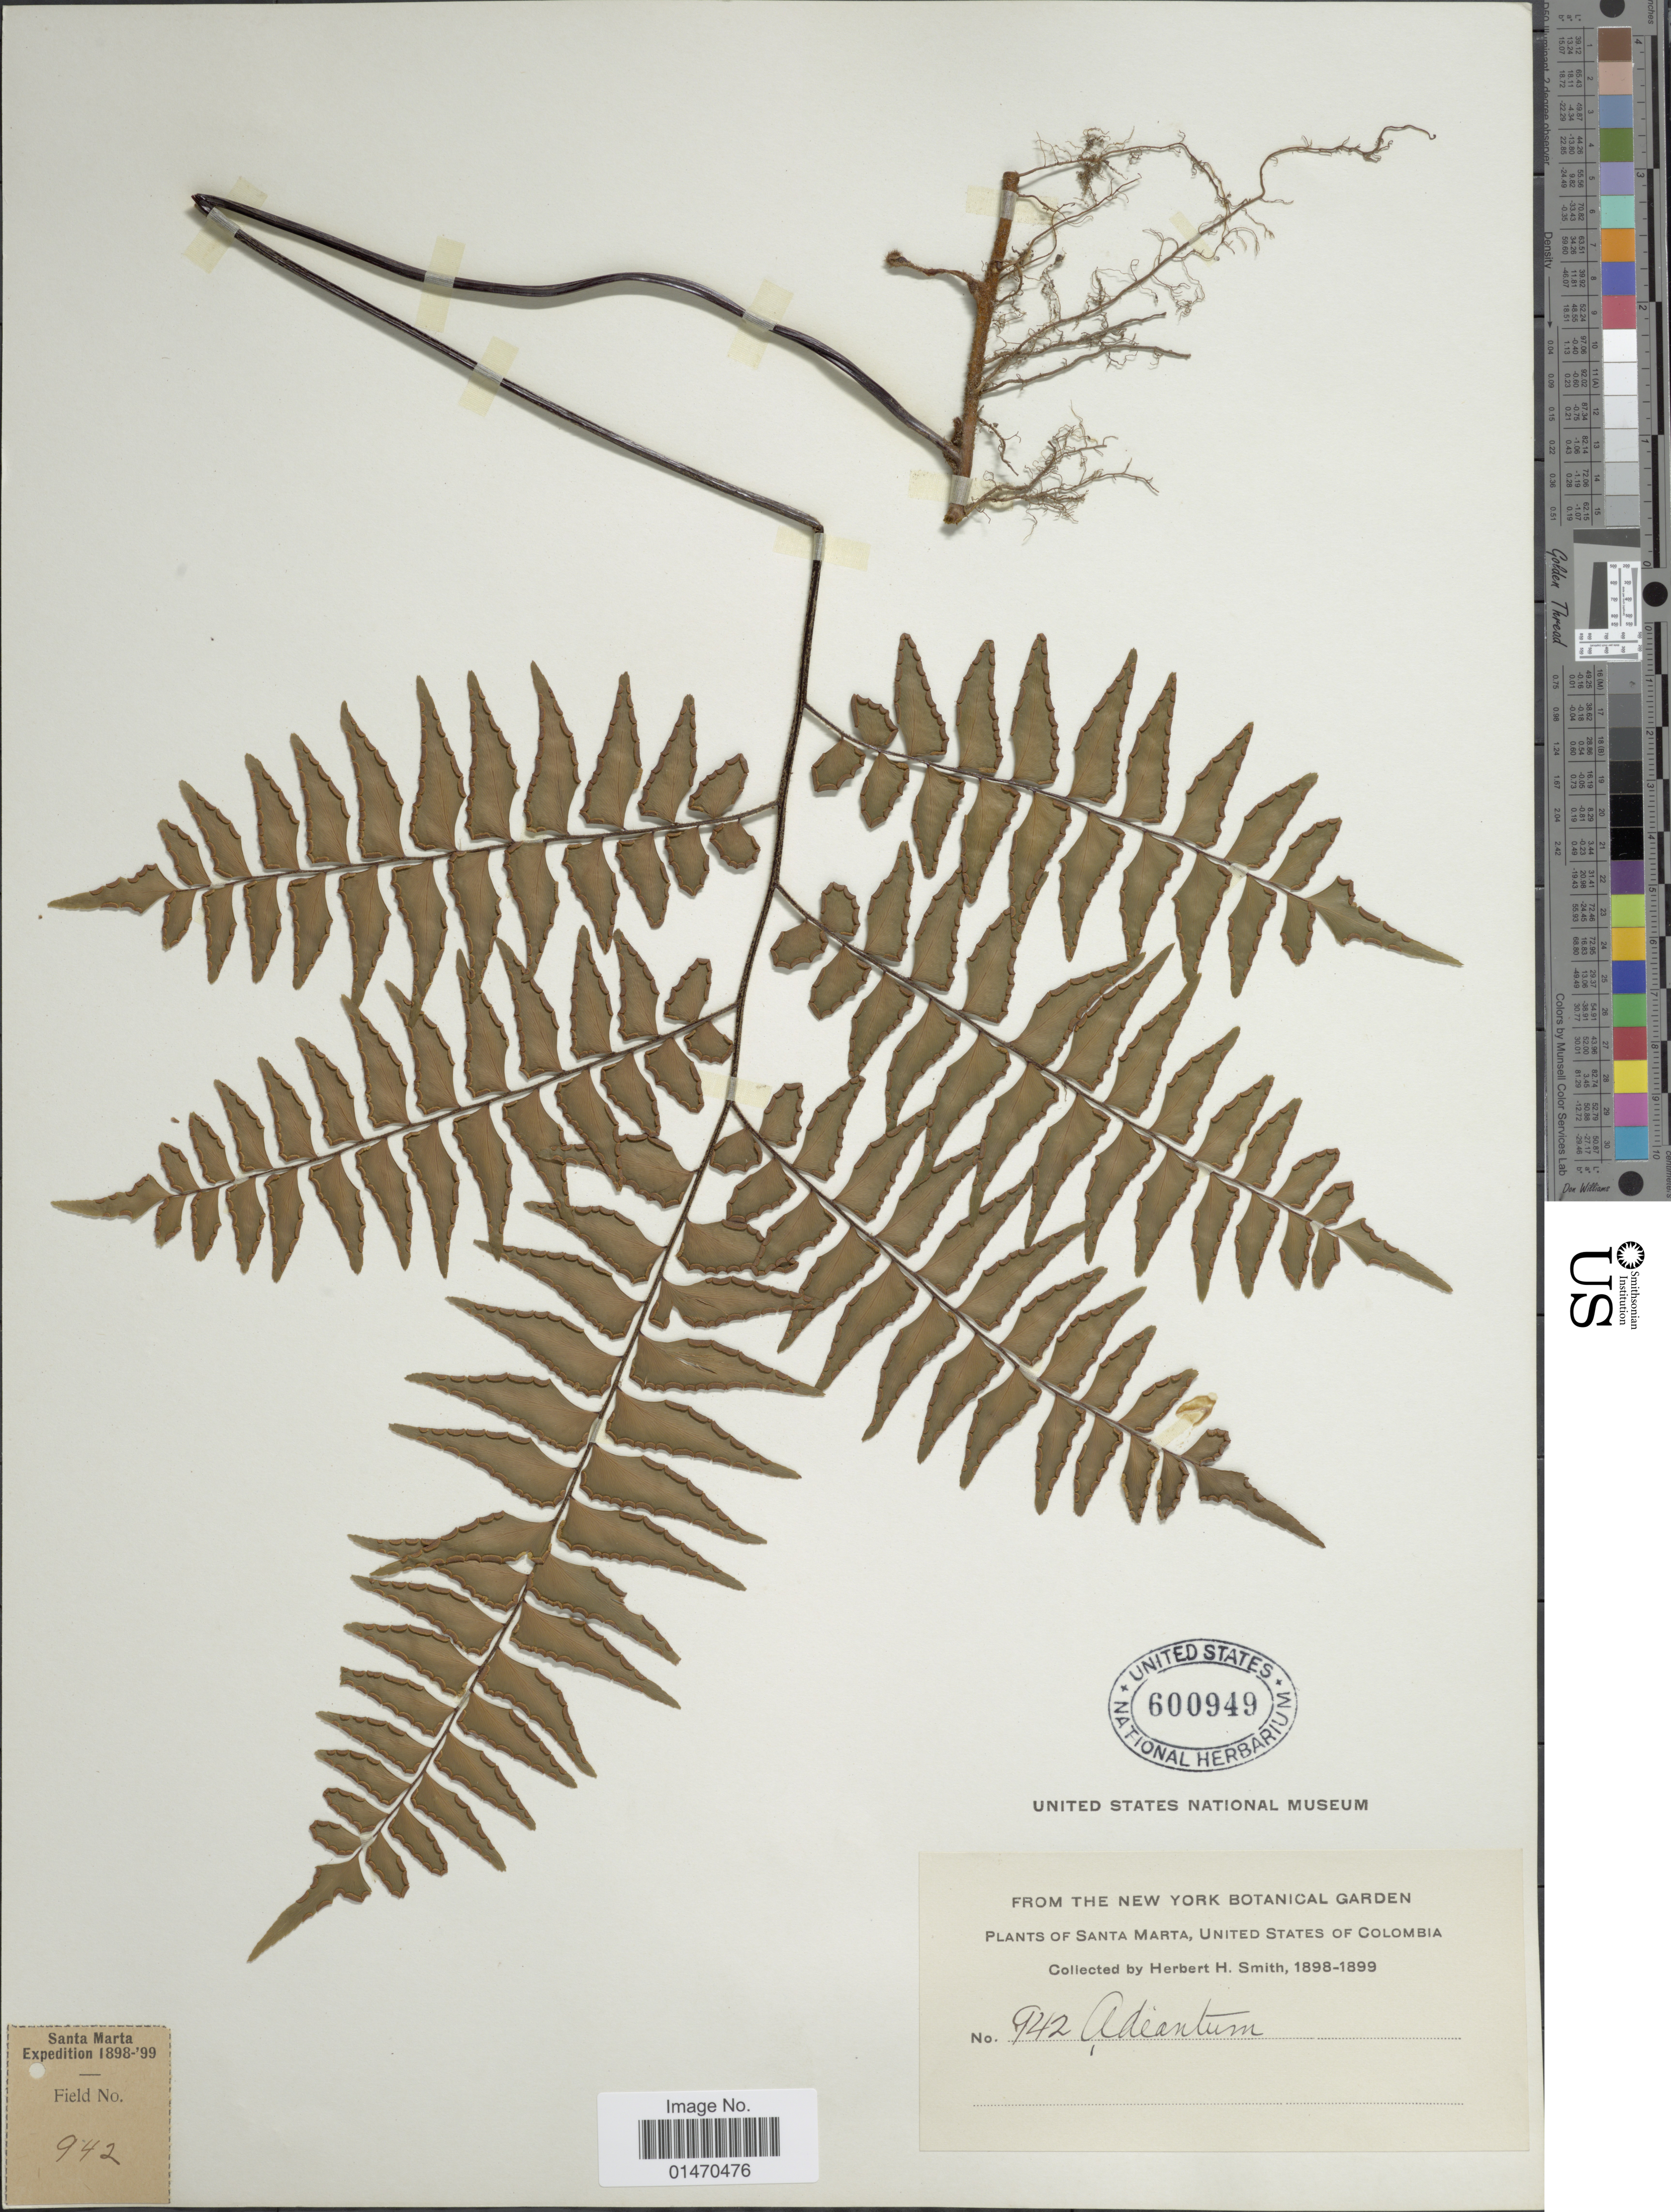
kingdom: Plantae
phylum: Tracheophyta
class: Polypodiopsida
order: Polypodiales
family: Pteridaceae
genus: Adiantum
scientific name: Adiantum latifolium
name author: Lam.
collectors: Herbert H. Smith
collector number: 942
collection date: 1898/1899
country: Colombia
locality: Santa Marta, United States of Colombia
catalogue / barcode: US 600949